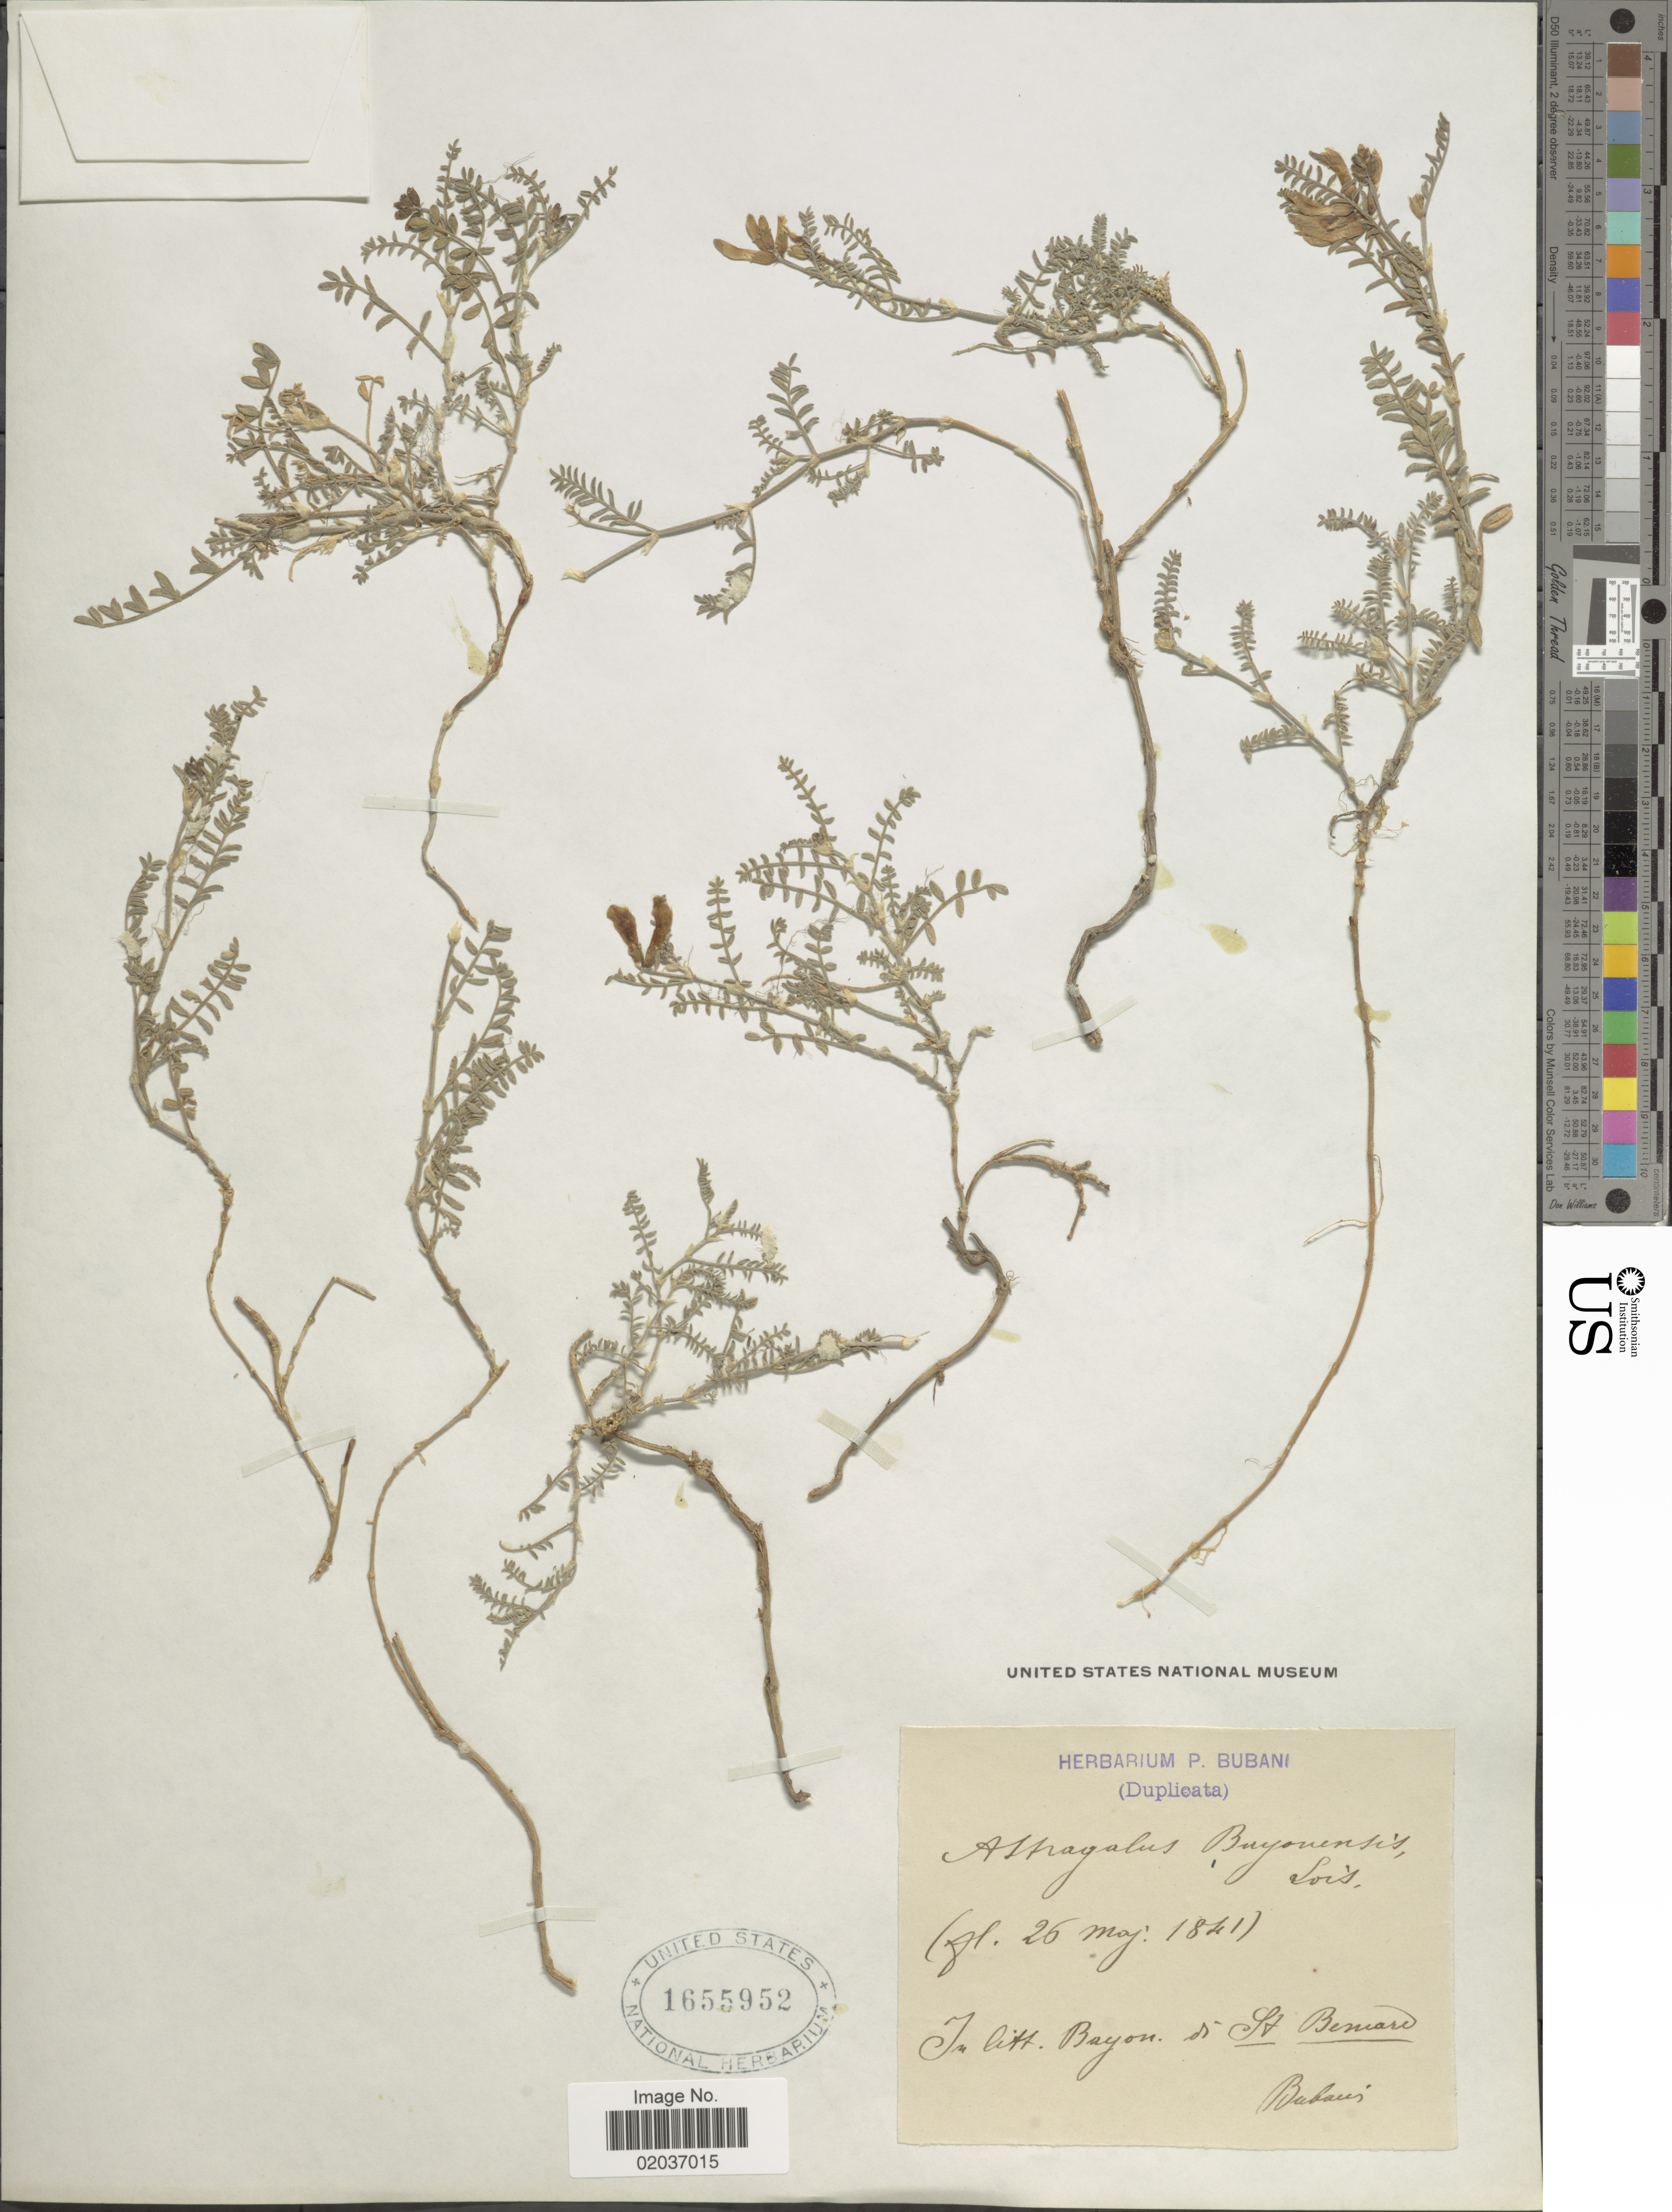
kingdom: Plantae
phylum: Tracheophyta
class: Magnoliopsida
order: Fabales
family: Fabaceae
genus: Astragalus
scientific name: Astragalus baionensis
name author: Loisel.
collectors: P. Bubani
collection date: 1841-05-26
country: United States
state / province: Louisiana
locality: In litt. Bayou di St. Bernard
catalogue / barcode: US 1655952